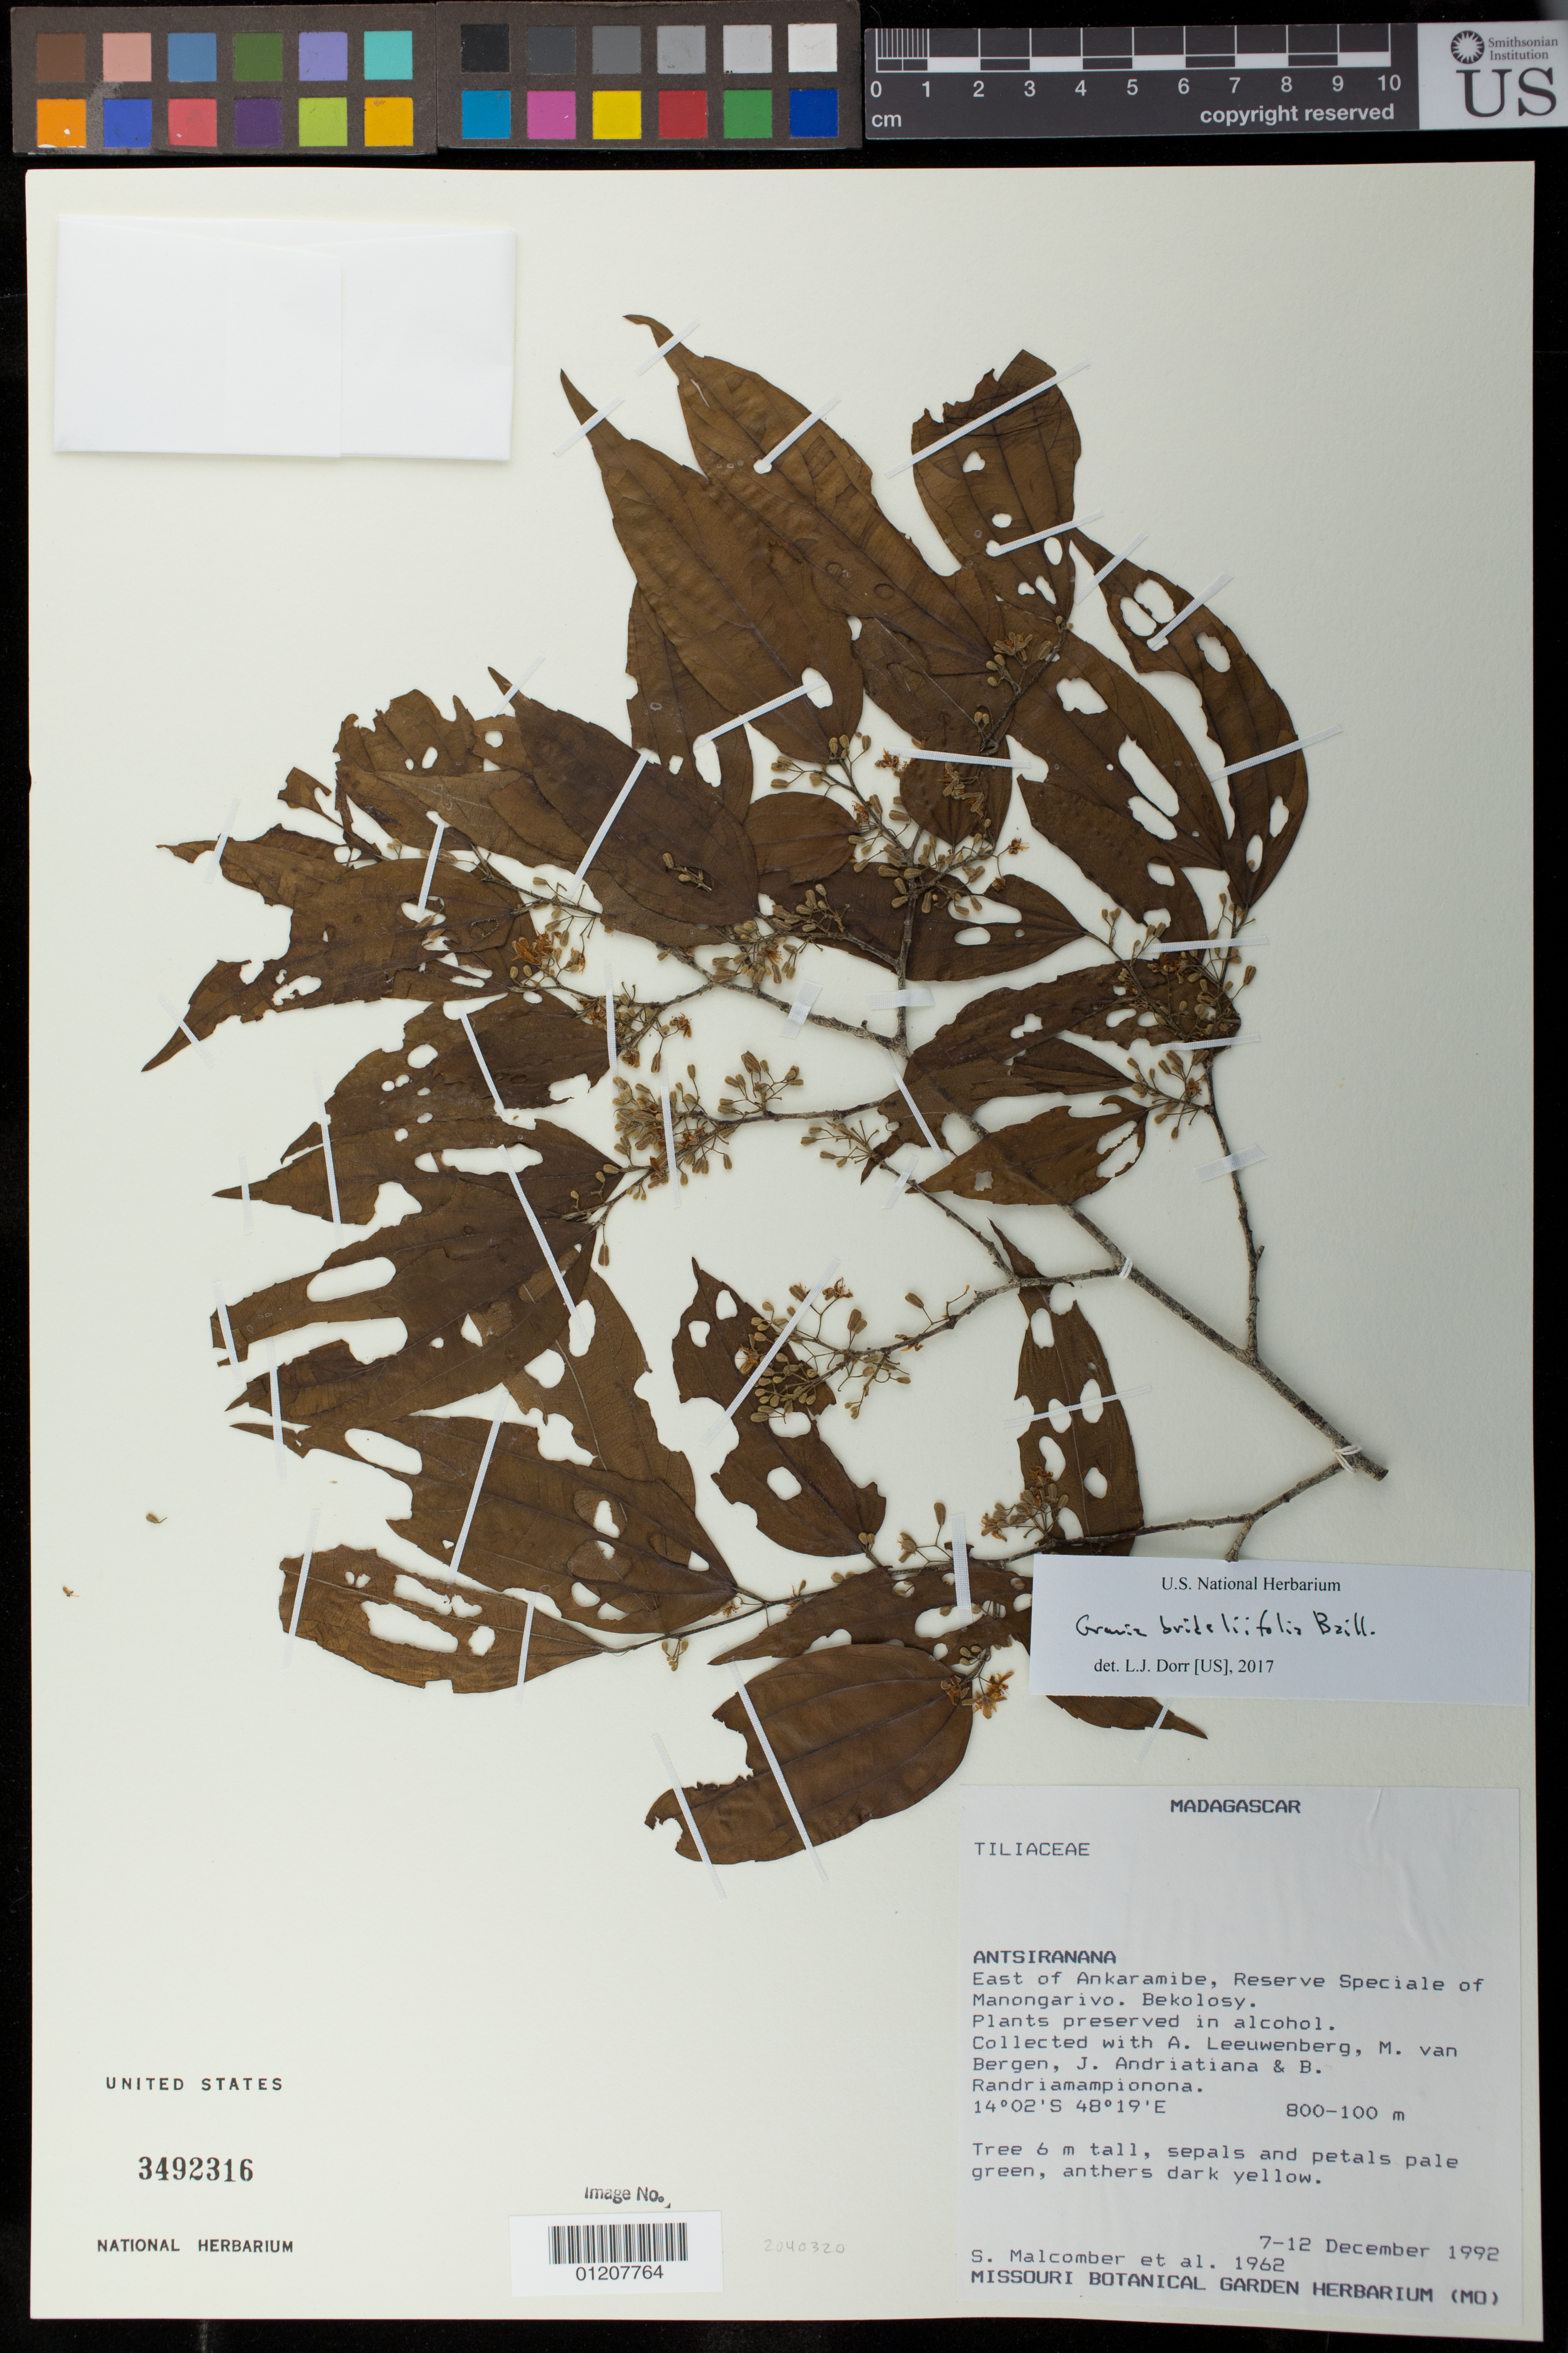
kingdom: Plantae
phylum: Tracheophyta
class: Magnoliopsida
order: Malvales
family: Malvaceae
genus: Grewia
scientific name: Grewia brideliifolia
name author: Baill.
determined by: Dorr, L. J., (BOT), Smithsonian Institution - National Museum of Natural History (UNITED STATES)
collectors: S. T. Malcomber, A. J. M. Leeuwenberg, M. van Bergen & J. Andriatiana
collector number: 1962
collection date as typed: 07 Dec 1992 to 12 Dec 1992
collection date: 1992-12-07/1992-12-12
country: Madagascar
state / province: Diana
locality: Antsiranana. East of Ankaramibe, Reserve Speciale of Manongarivo. Bekolosy.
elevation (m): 800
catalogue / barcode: US 3492316